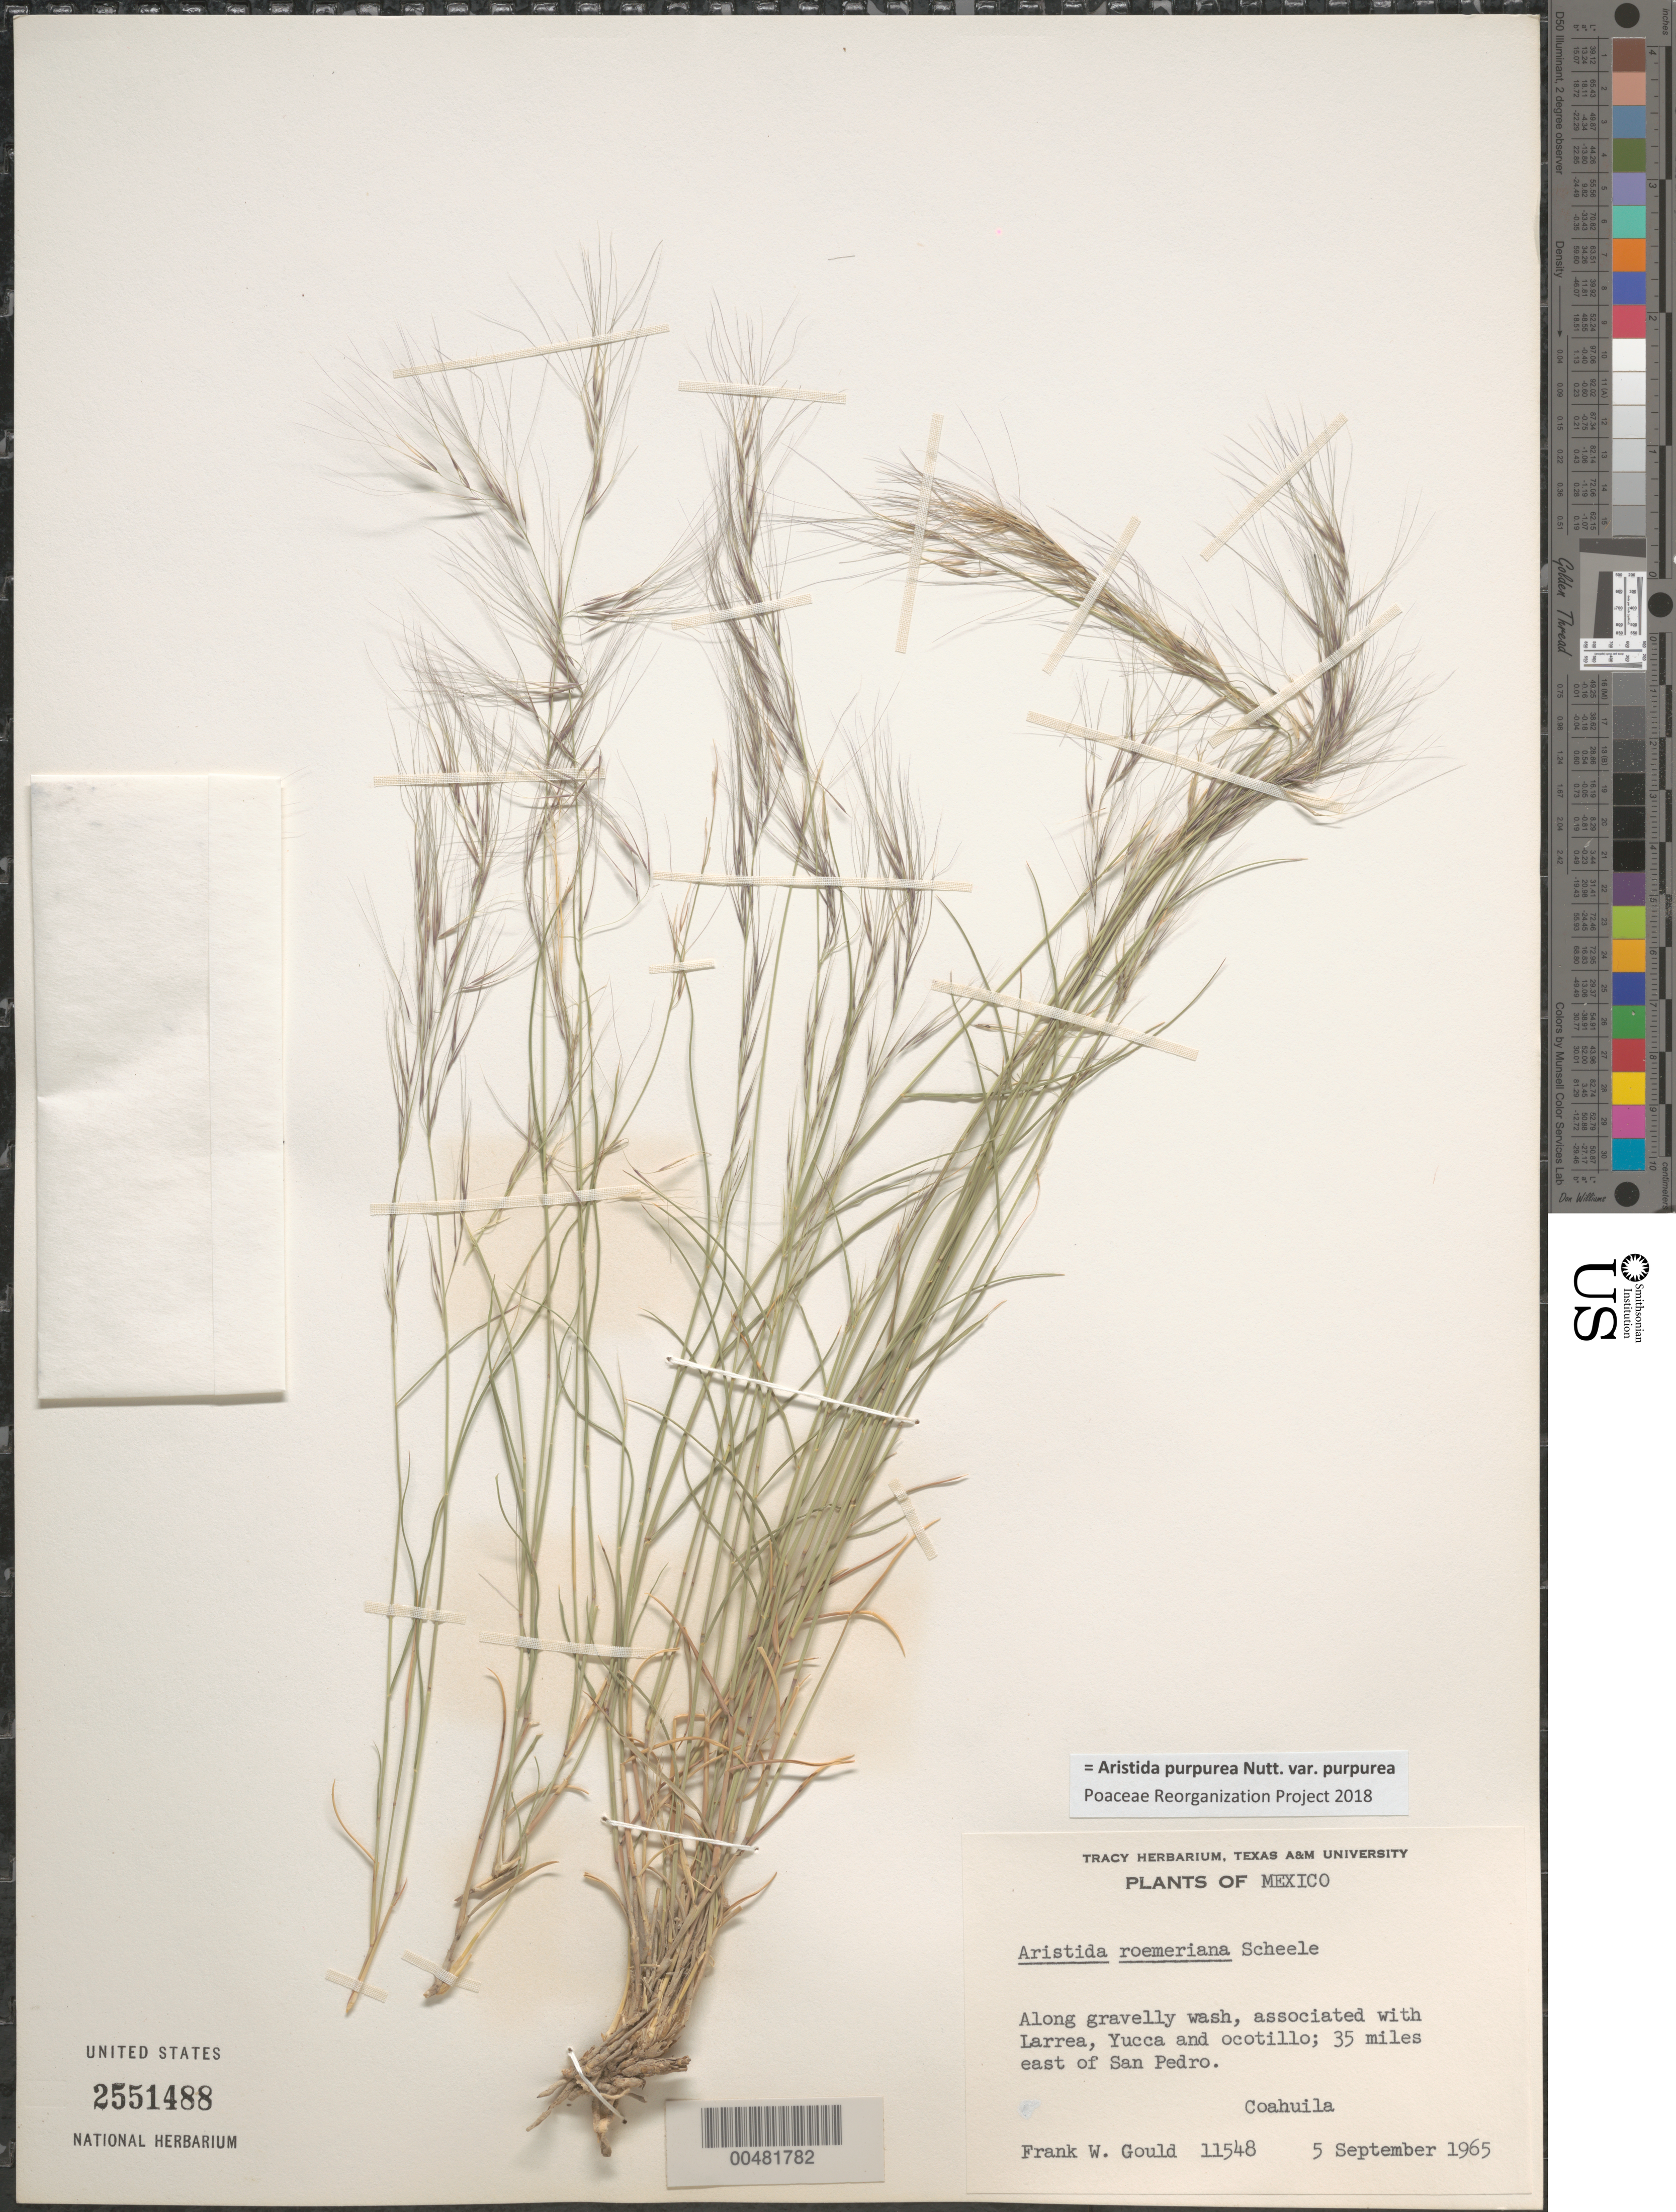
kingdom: Plantae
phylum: Tracheophyta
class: Liliopsida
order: Poales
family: Poaceae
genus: Aristida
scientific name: Aristida purpurea var. purpurea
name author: Nutt.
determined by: Poaceae Reorganization Project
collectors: F. W. Gould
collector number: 11548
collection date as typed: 5 Sep 1965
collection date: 1965-09-05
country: Mexico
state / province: Coahuila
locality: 35 mi E of San Pedro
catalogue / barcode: US 2551488